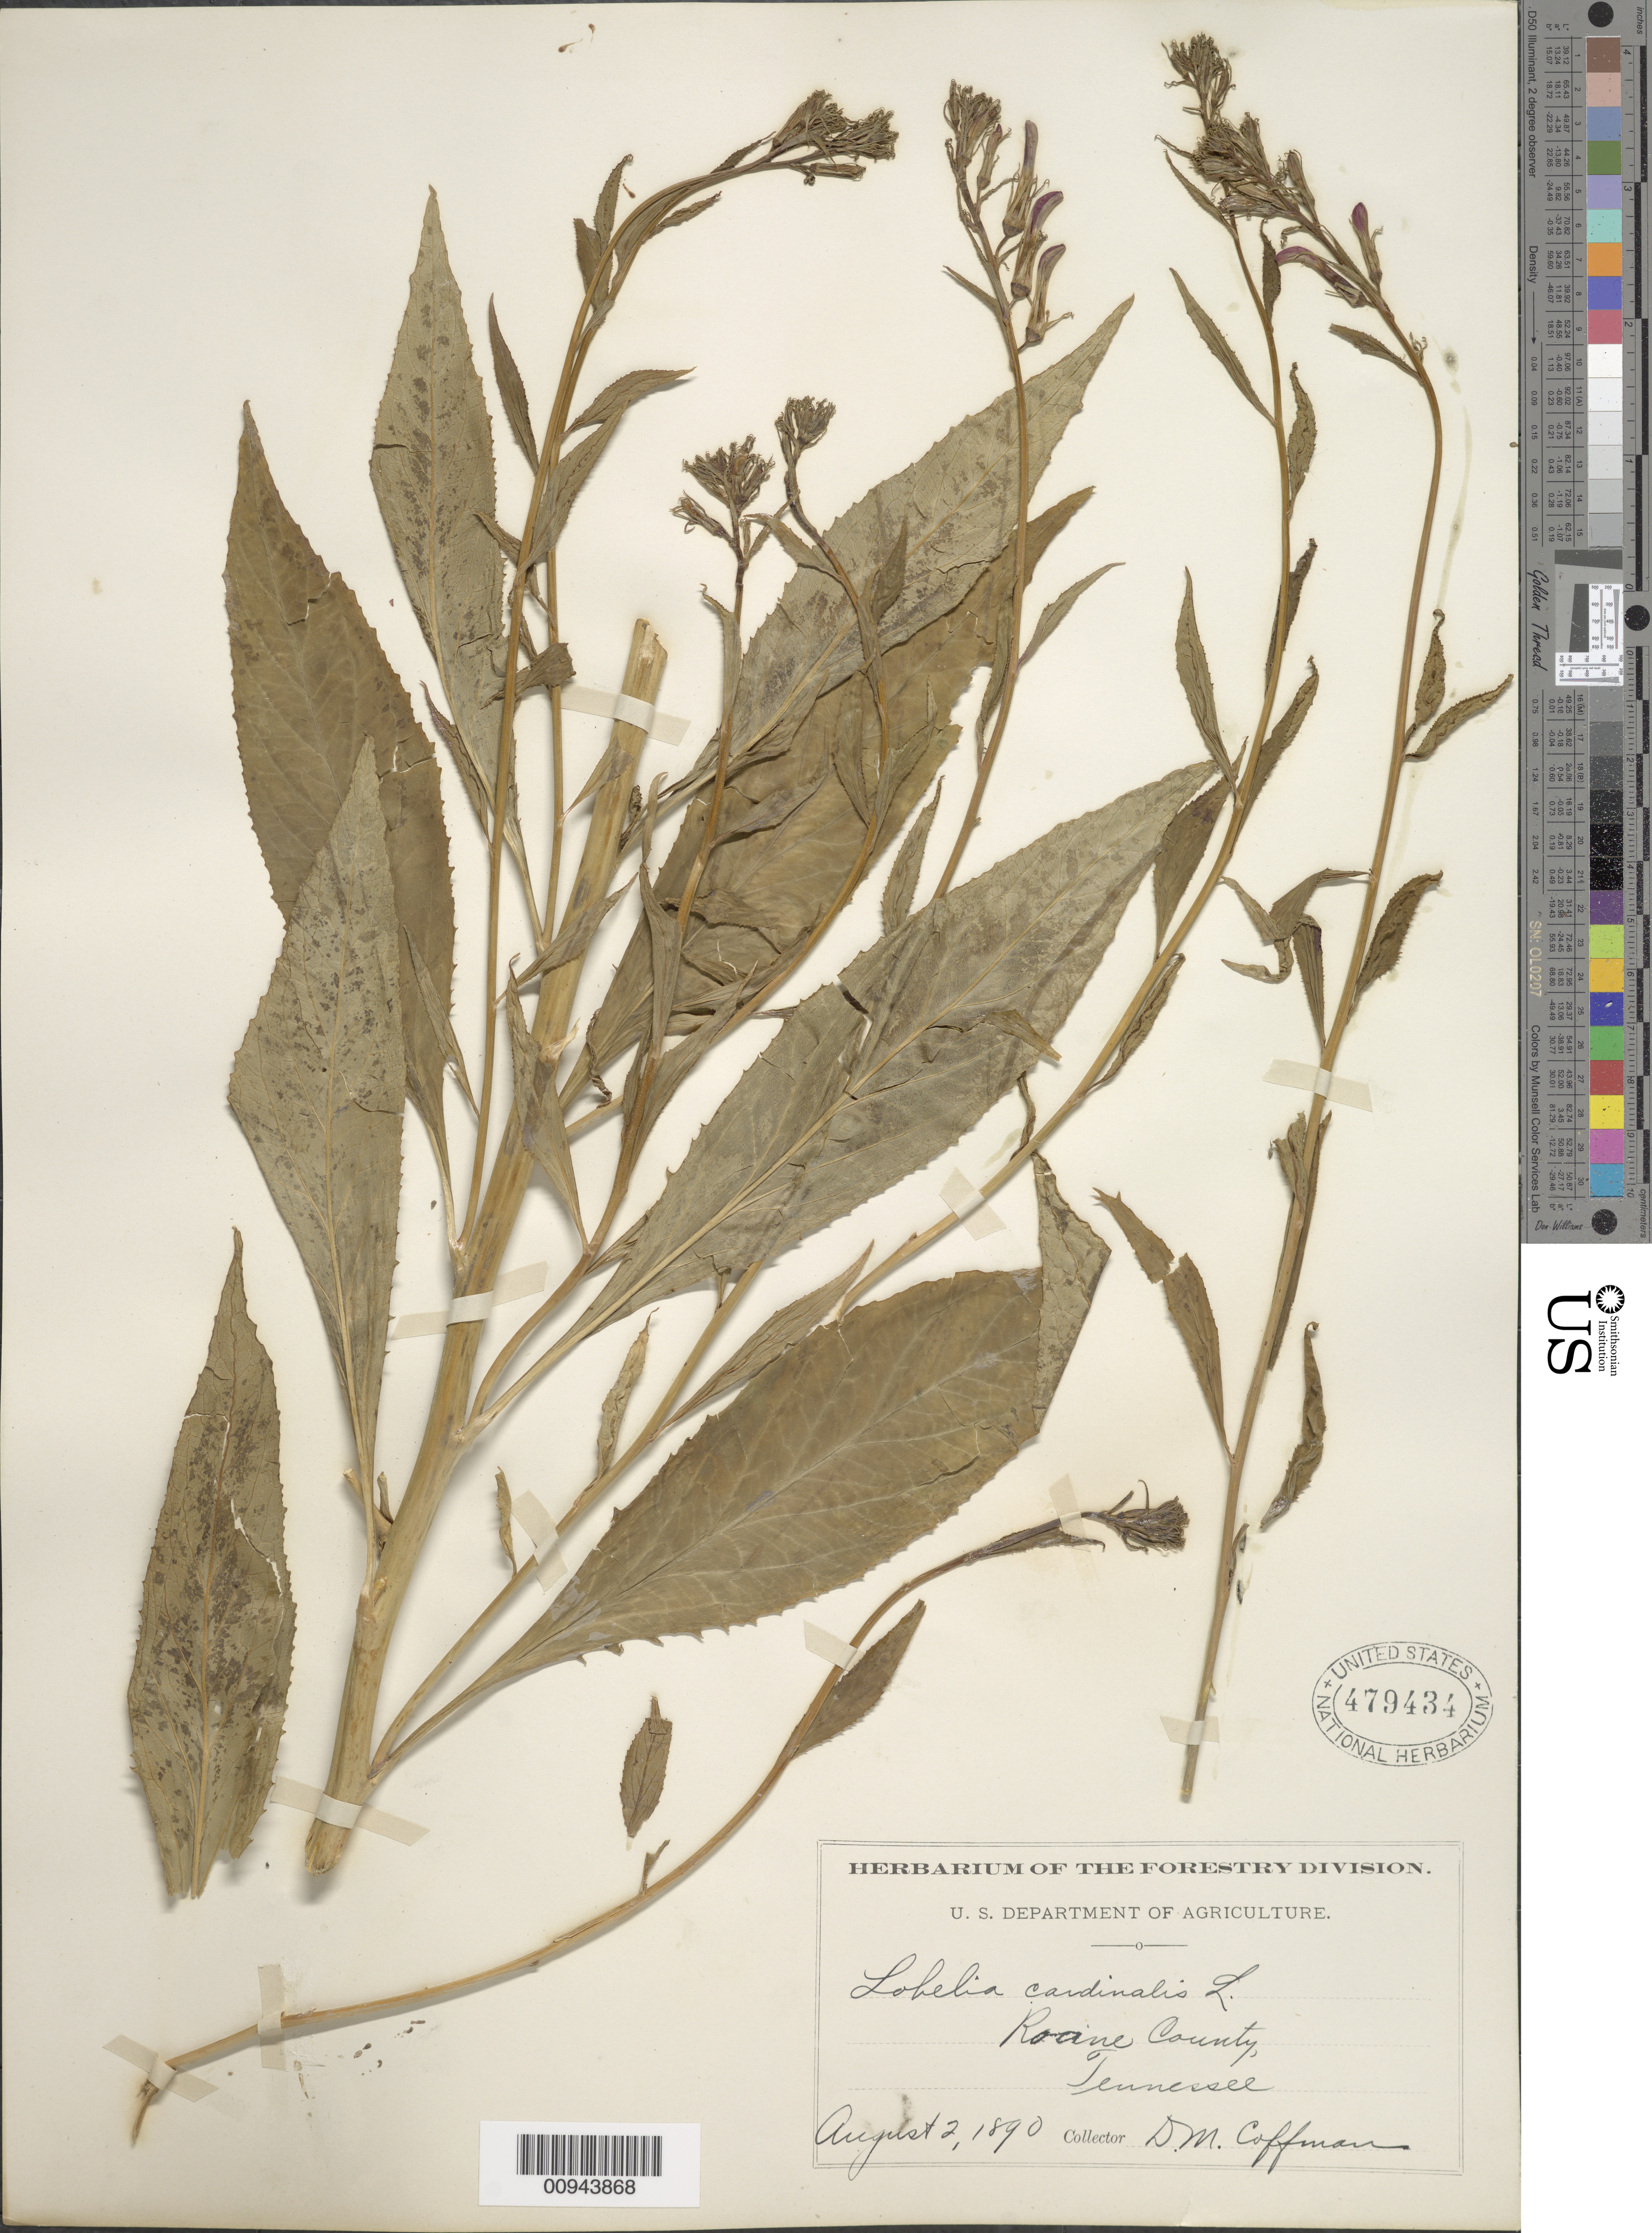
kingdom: Plantae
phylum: Tracheophyta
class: Magnoliopsida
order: Asterales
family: Campanulaceae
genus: Lobelia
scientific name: Lobelia cardinalis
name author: L.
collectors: D. M. Coffman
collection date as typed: Aug. 2d 1890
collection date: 1890-08-02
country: United States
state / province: Tennessee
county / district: Roane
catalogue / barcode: US 479434